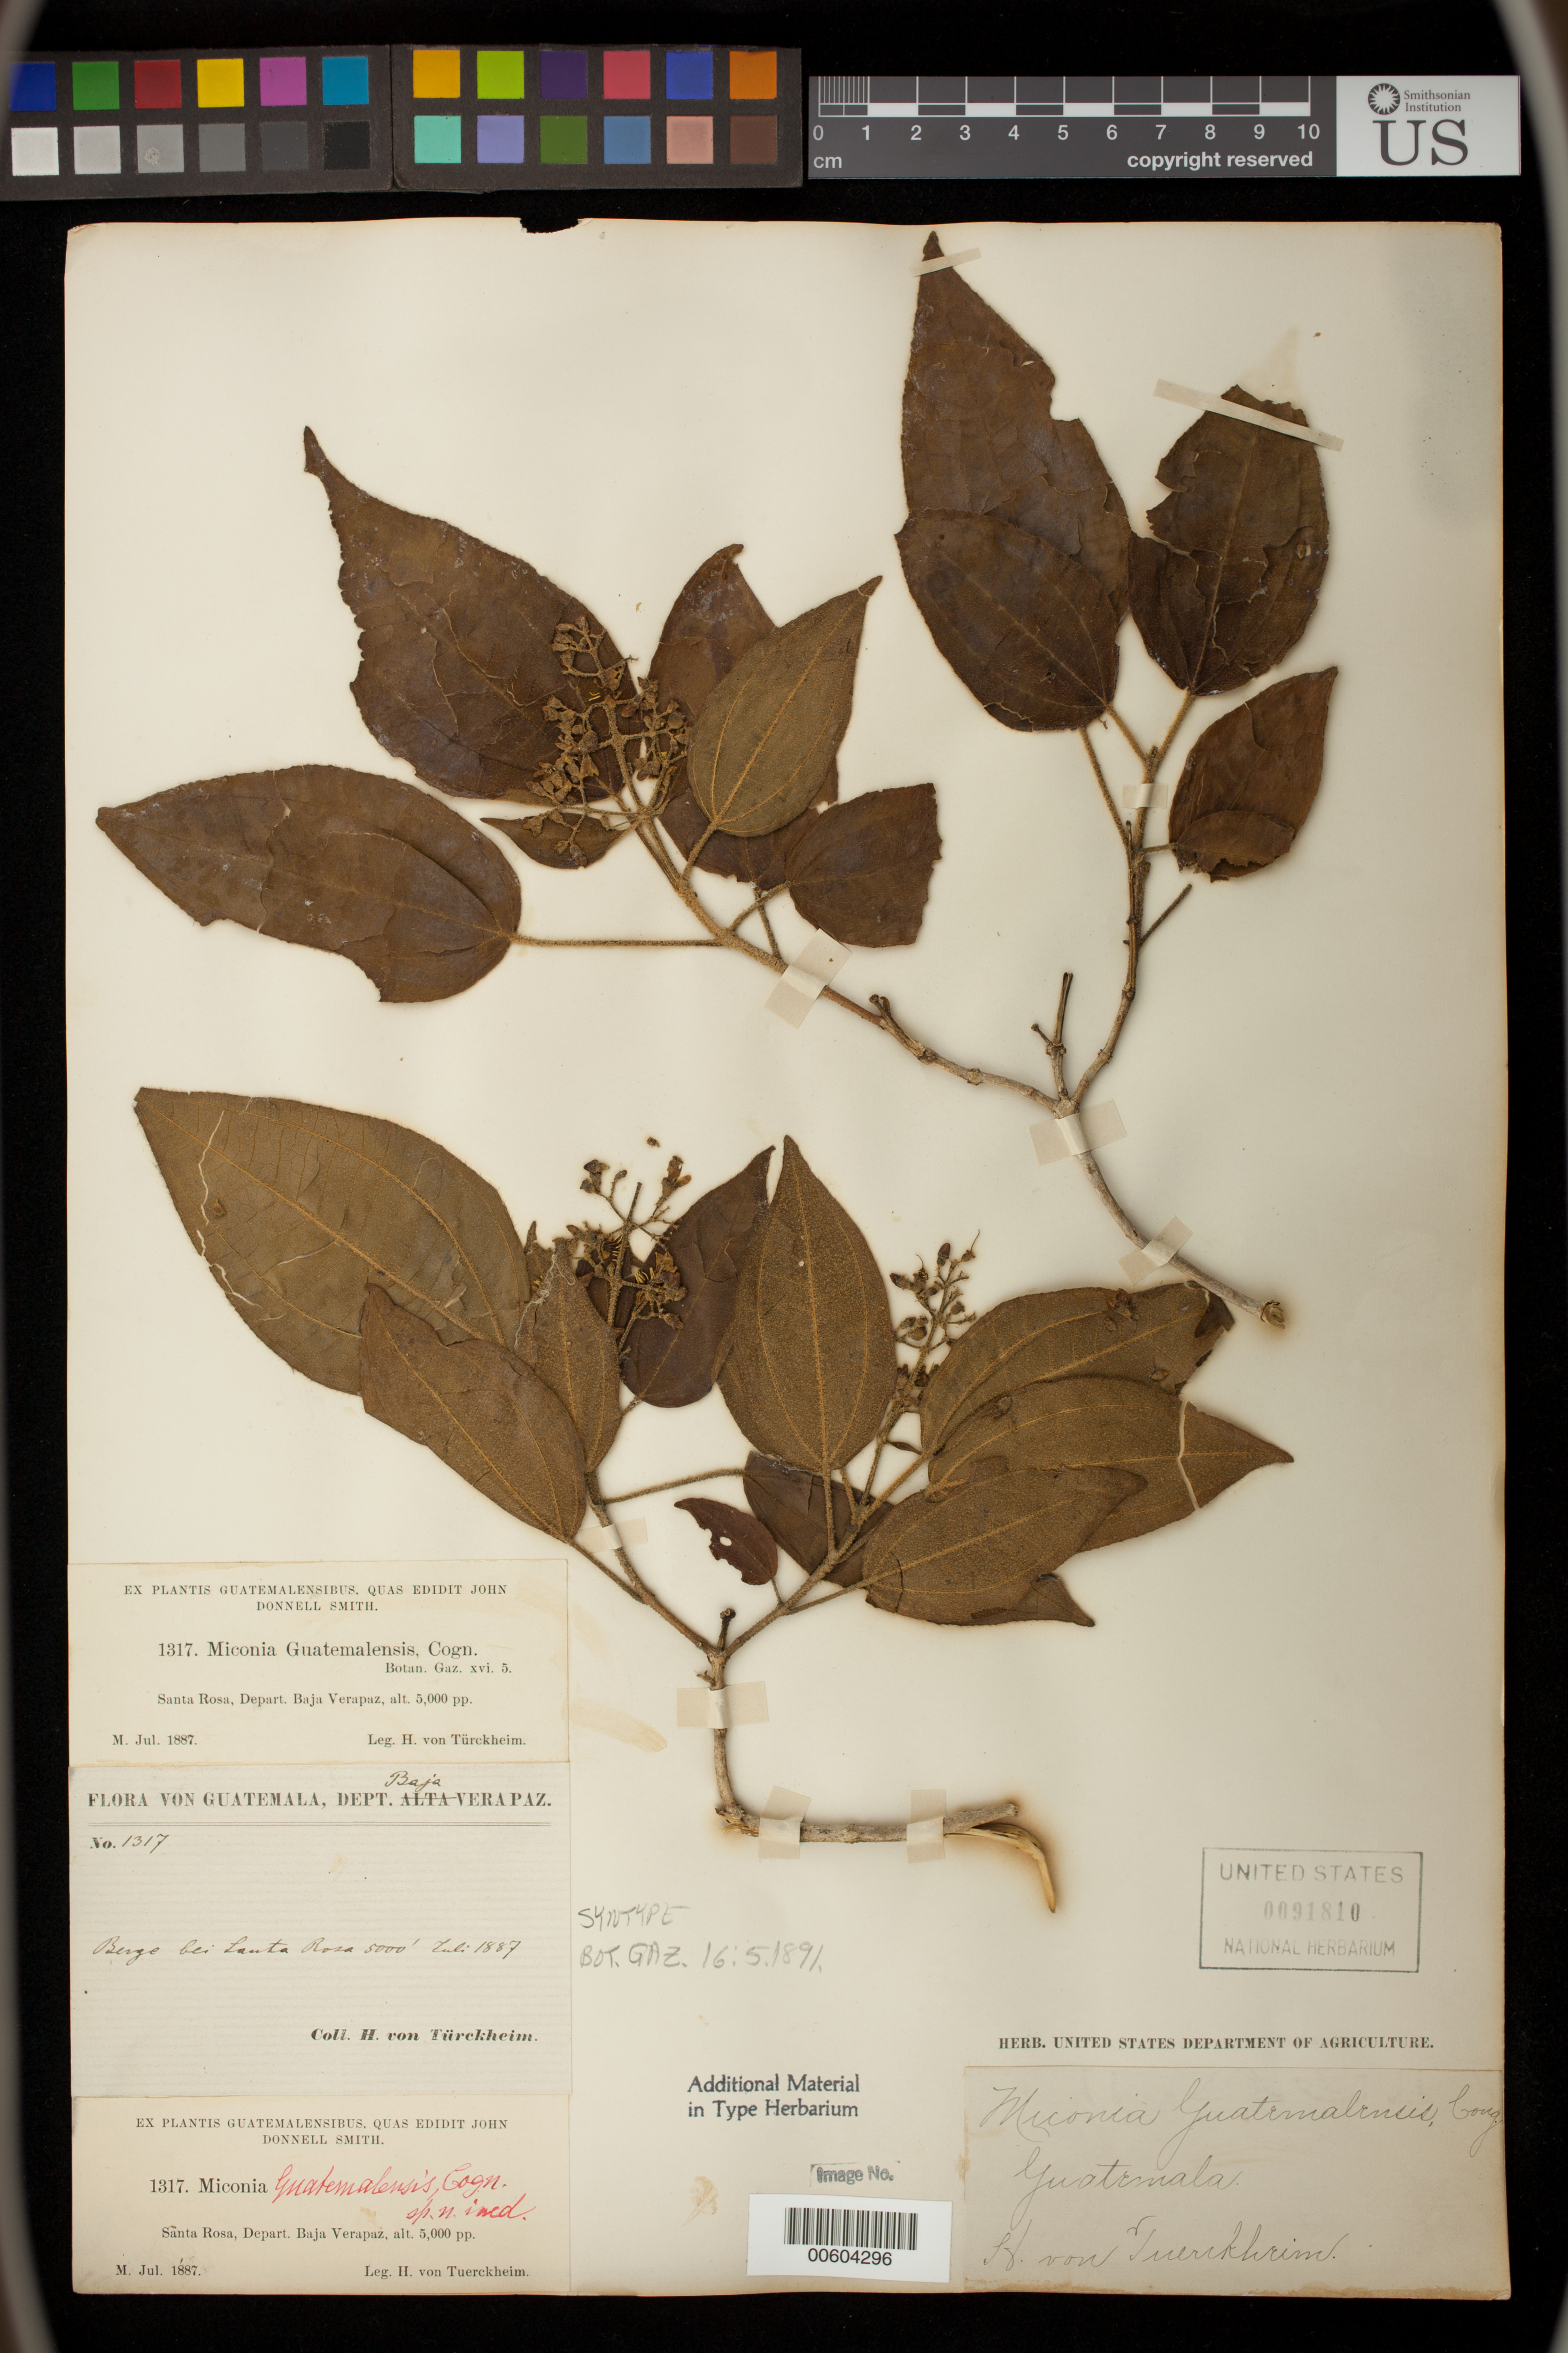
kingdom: Plantae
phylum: Tracheophyta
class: Magnoliopsida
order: Myrtales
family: Melastomataceae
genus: Miconia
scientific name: Miconia guatemalensis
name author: Cogn. in Donn. Sm.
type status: Syntype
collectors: H. von Türckheim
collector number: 1317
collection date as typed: Jul 1887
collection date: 1887-07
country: Guatemala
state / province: Alta Verapaz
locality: Tamahu.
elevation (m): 1524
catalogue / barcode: US 91810